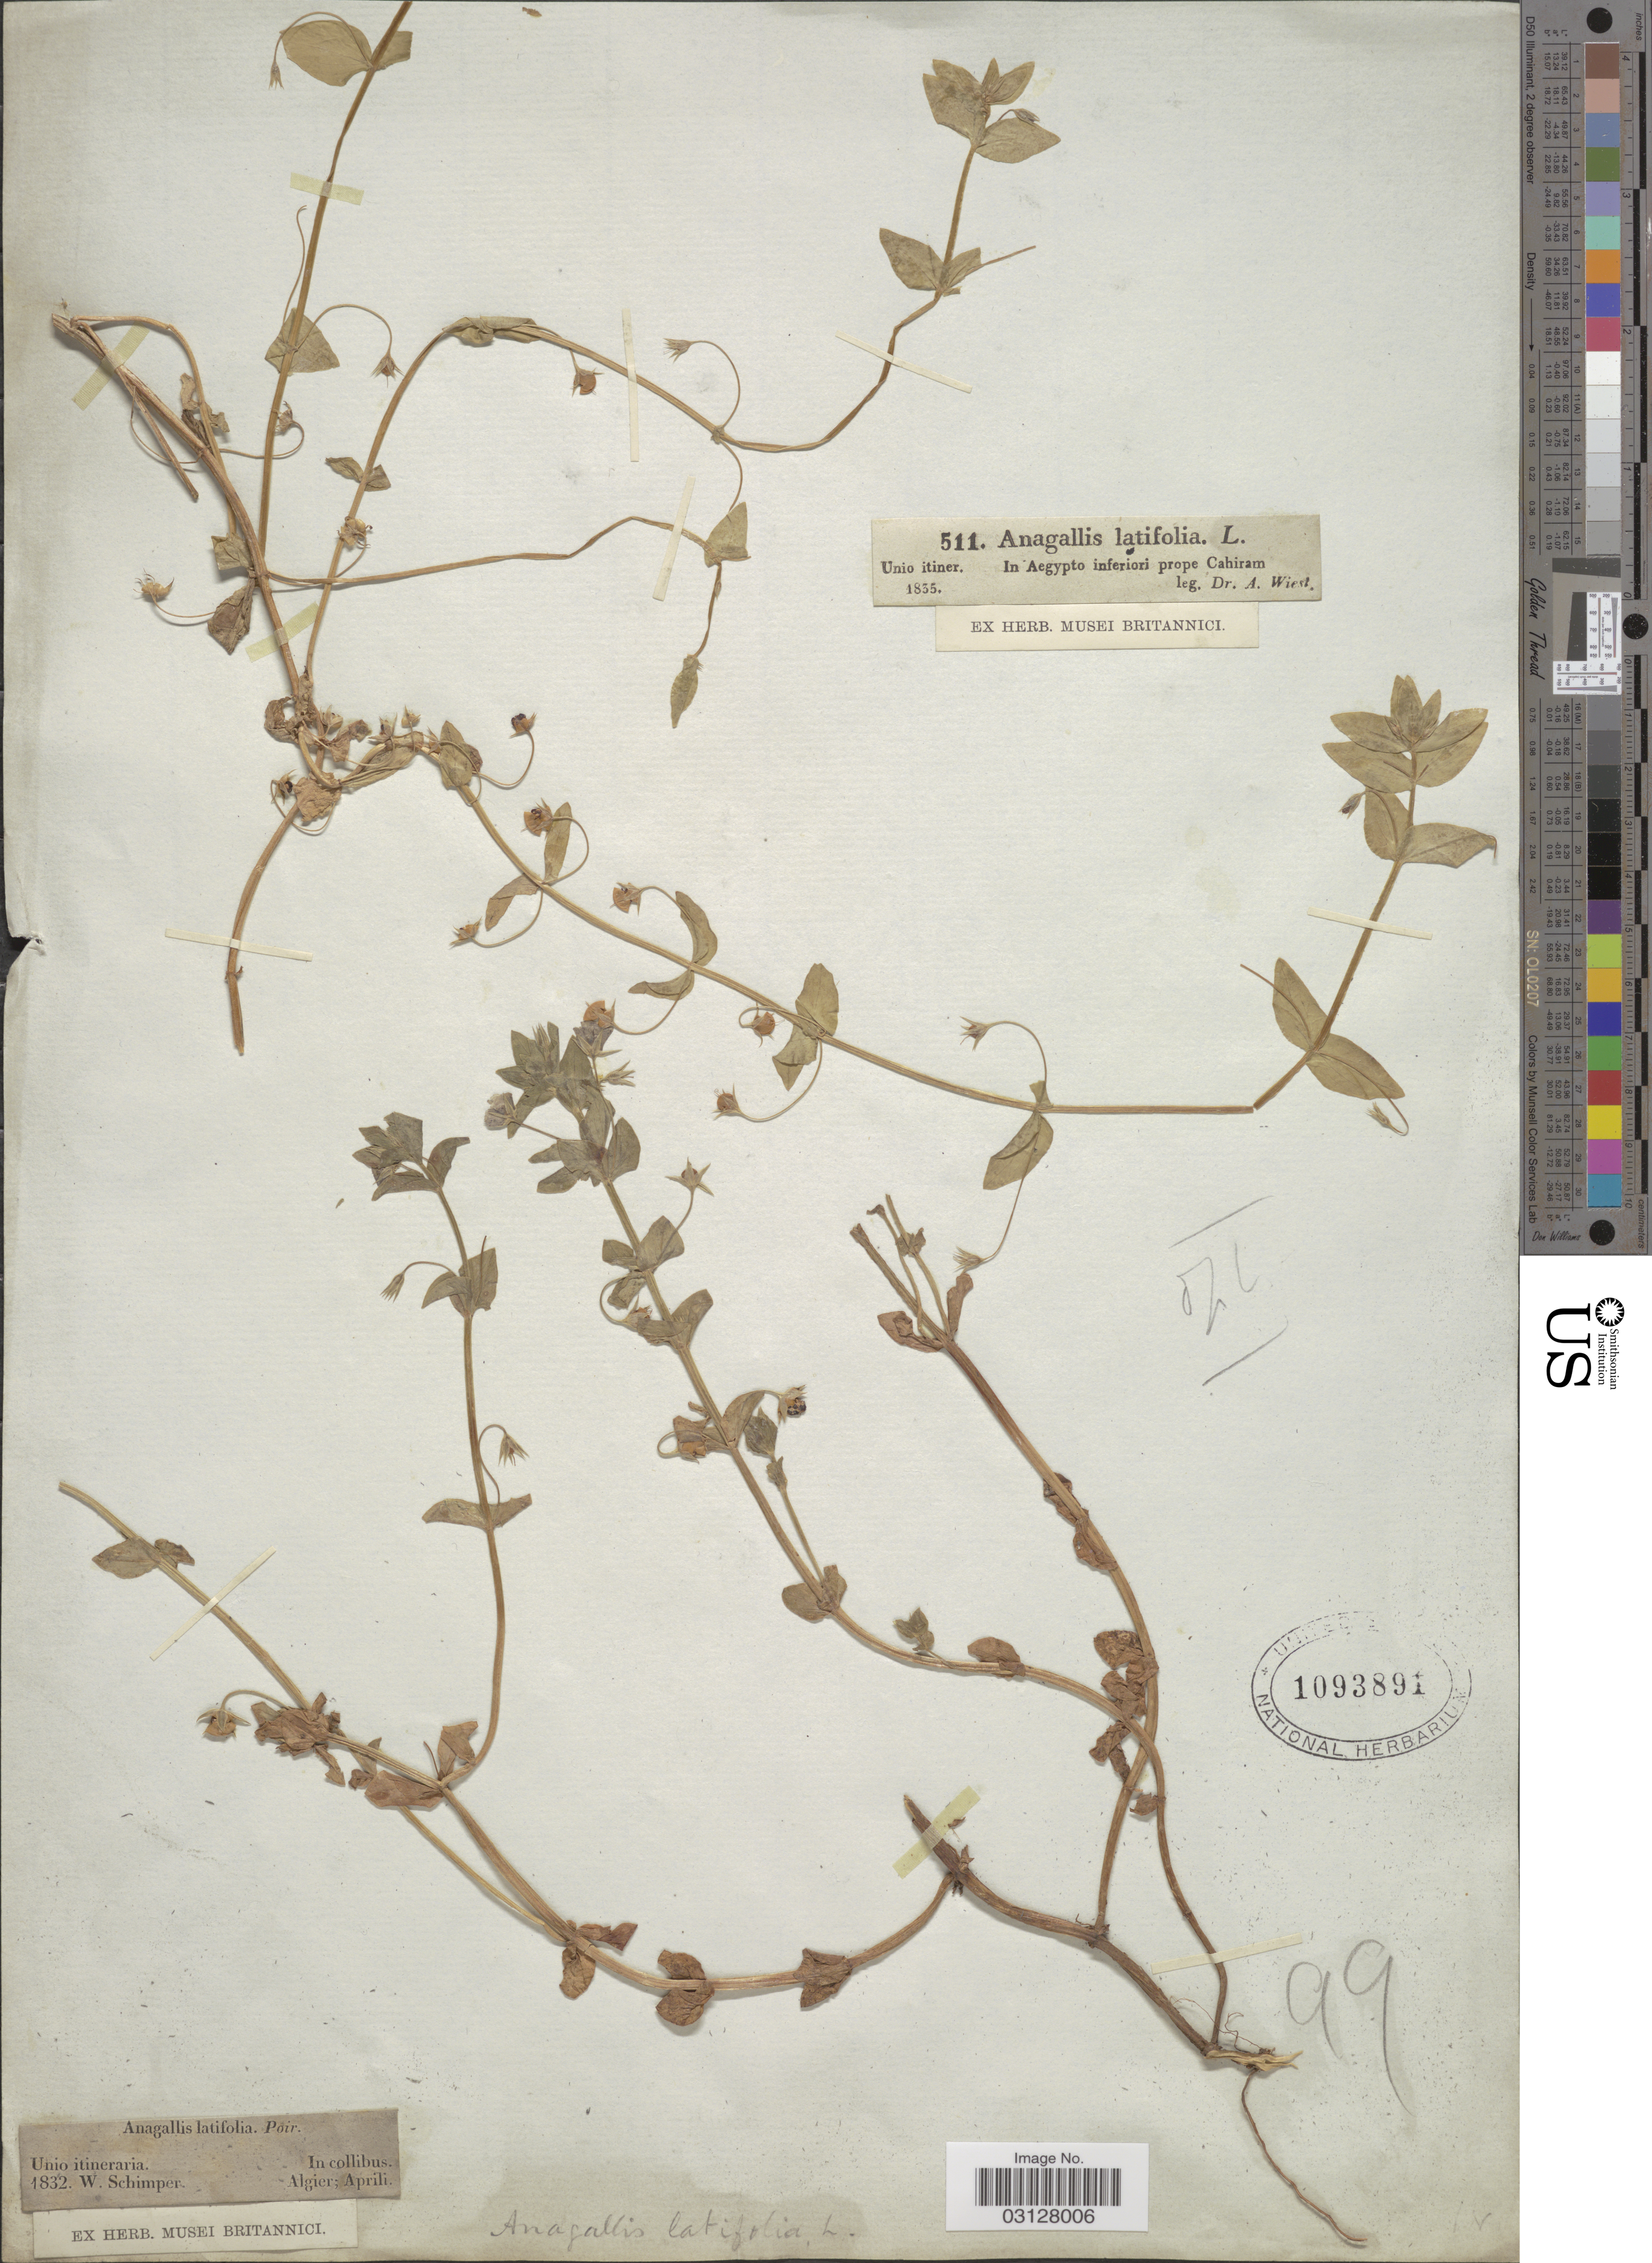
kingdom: Plantae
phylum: Tracheophyta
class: Magnoliopsida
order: Ericales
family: Primulaceae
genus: Anagallis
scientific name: Anagallis latifolia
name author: L.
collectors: W. Schimper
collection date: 1832-04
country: Algeria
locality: Algier.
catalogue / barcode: US 1093891